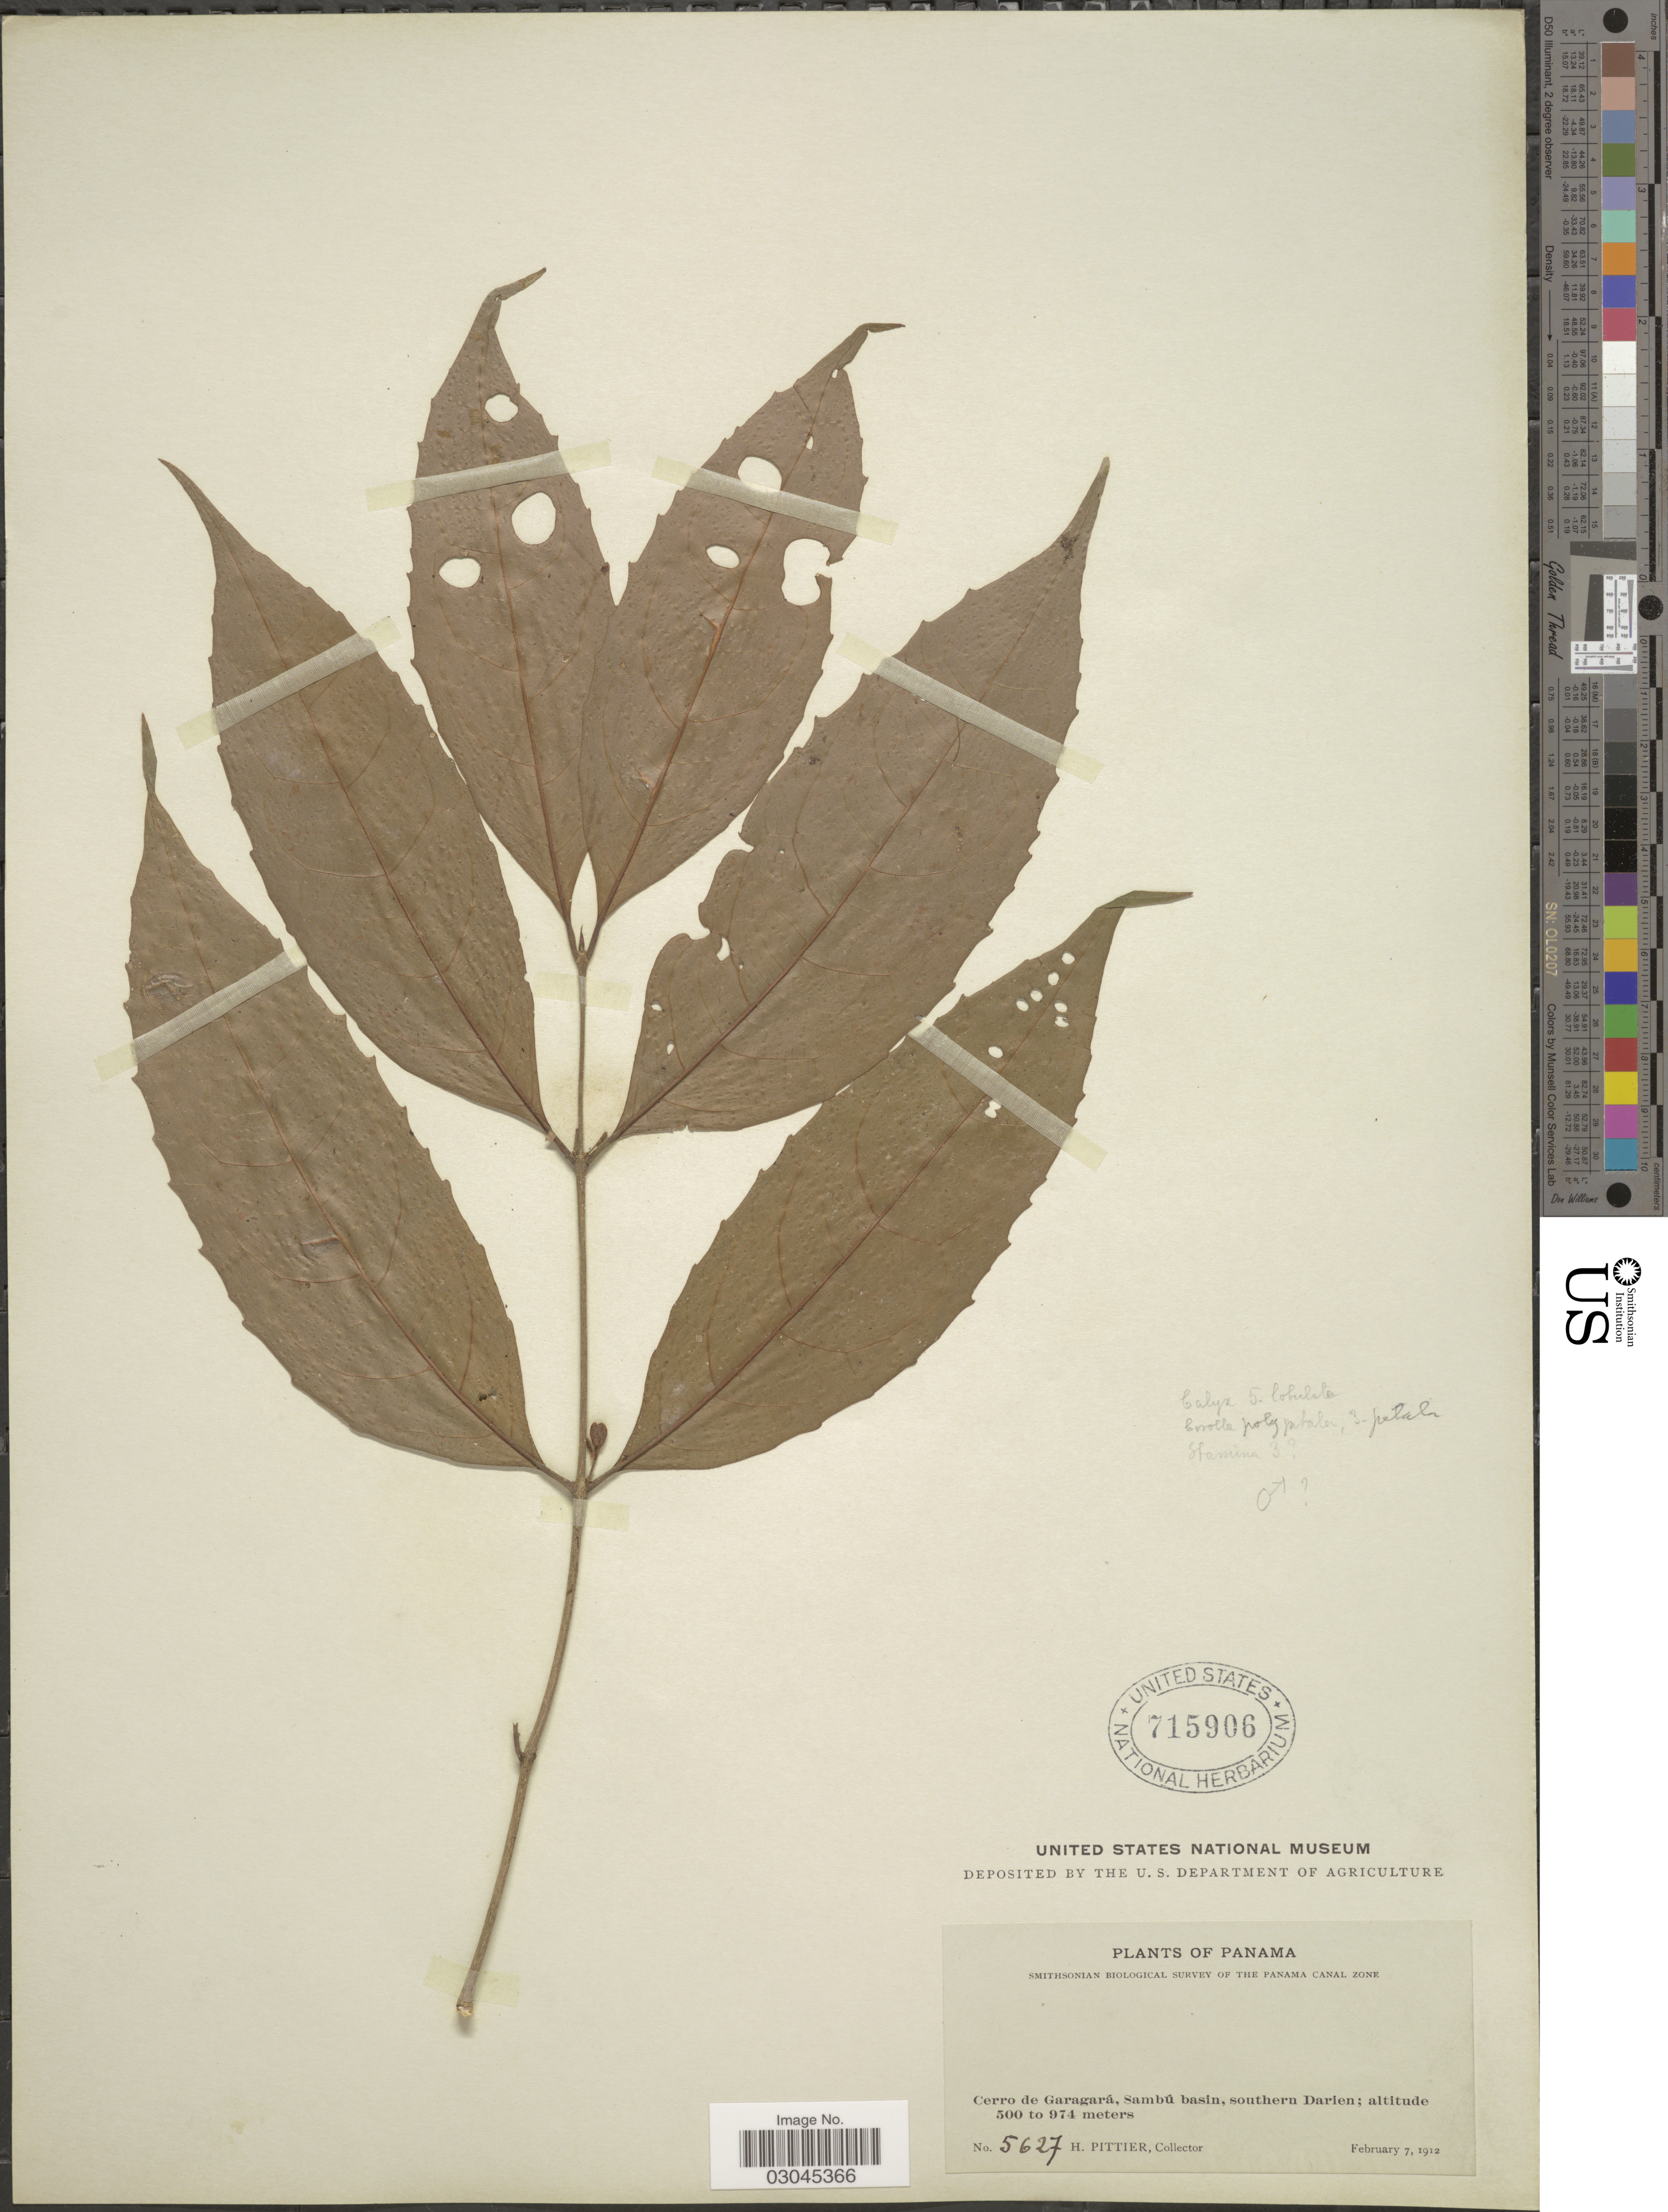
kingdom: Plantae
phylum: Tracheophyta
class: Magnoliopsida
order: Malpighiales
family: Rhizophoraceae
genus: Cassipourea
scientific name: Cassipourea sp.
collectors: H. F. Pittier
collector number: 5627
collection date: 1912-02-07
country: Panama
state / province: Darién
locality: Cerro de Garagará, Sambú basin, southern Darien.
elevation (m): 500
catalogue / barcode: US 715906